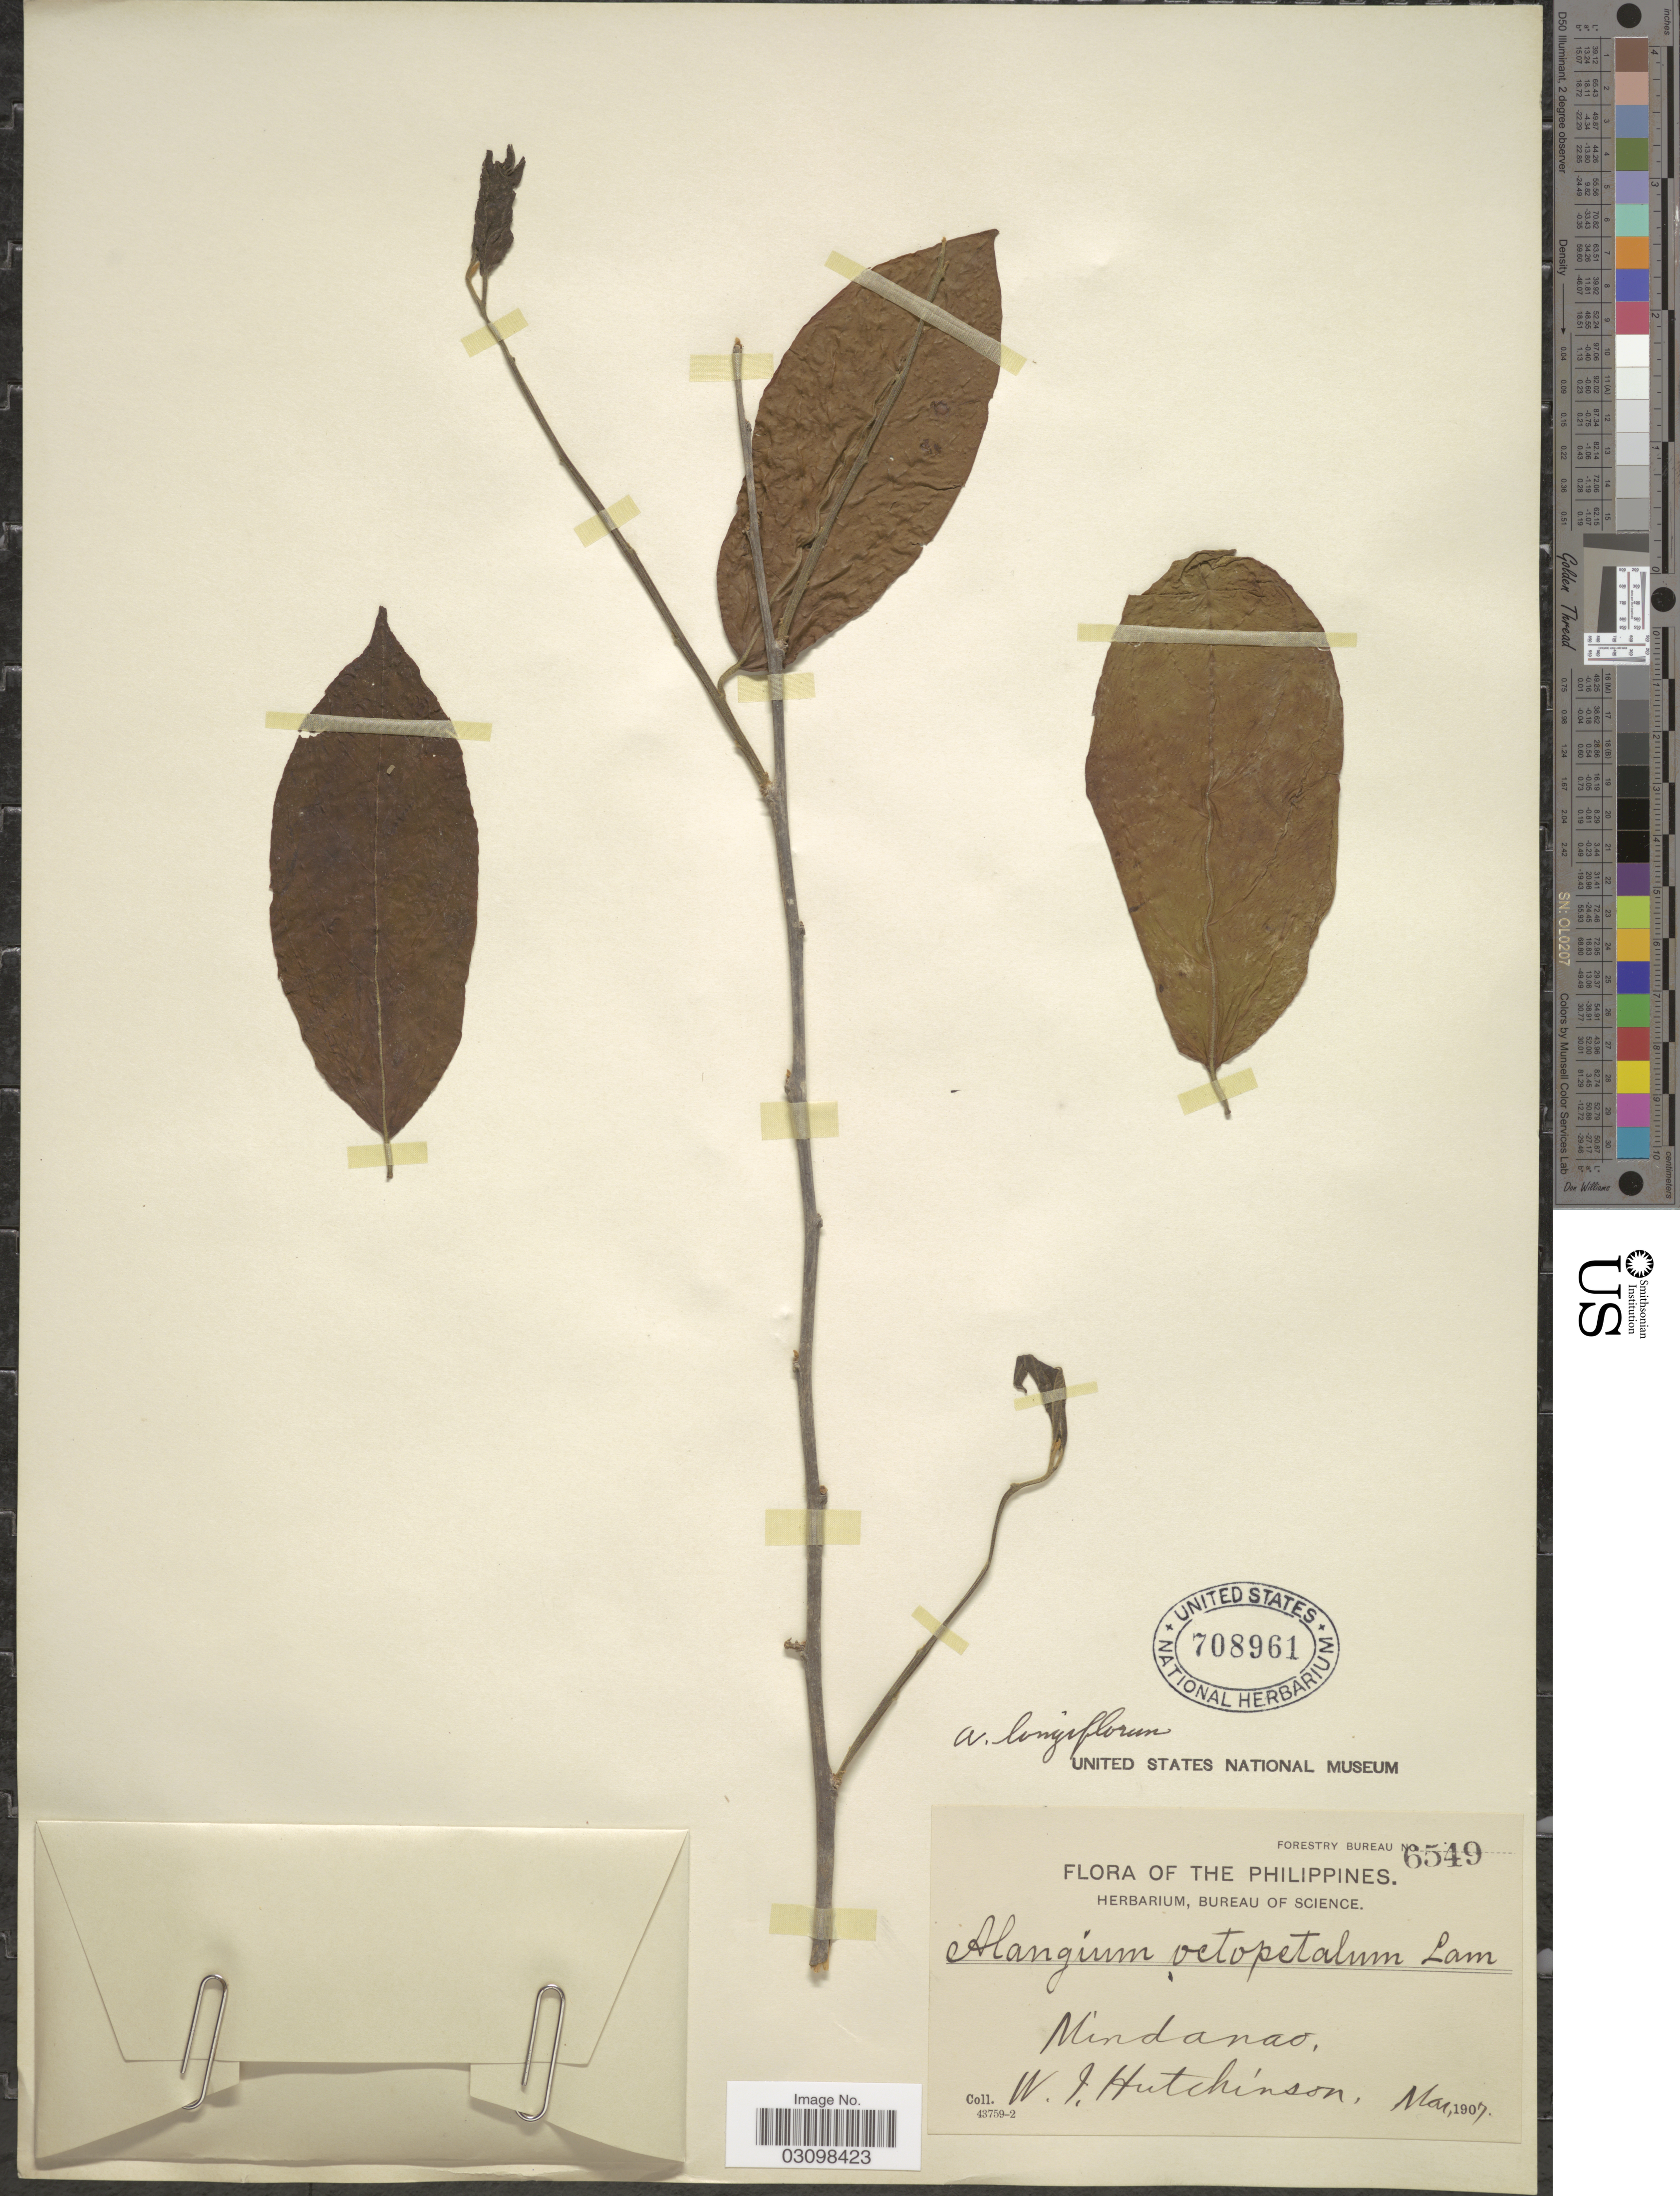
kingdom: Plantae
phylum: Tracheophyta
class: Magnoliopsida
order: Cornales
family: Cornaceae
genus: Alangium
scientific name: Alangium longiflorum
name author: Merr.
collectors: W. I. Hutchinson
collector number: Forestry Bureau 6549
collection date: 1907-03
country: Philippines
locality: Mindanao.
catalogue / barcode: US 708961